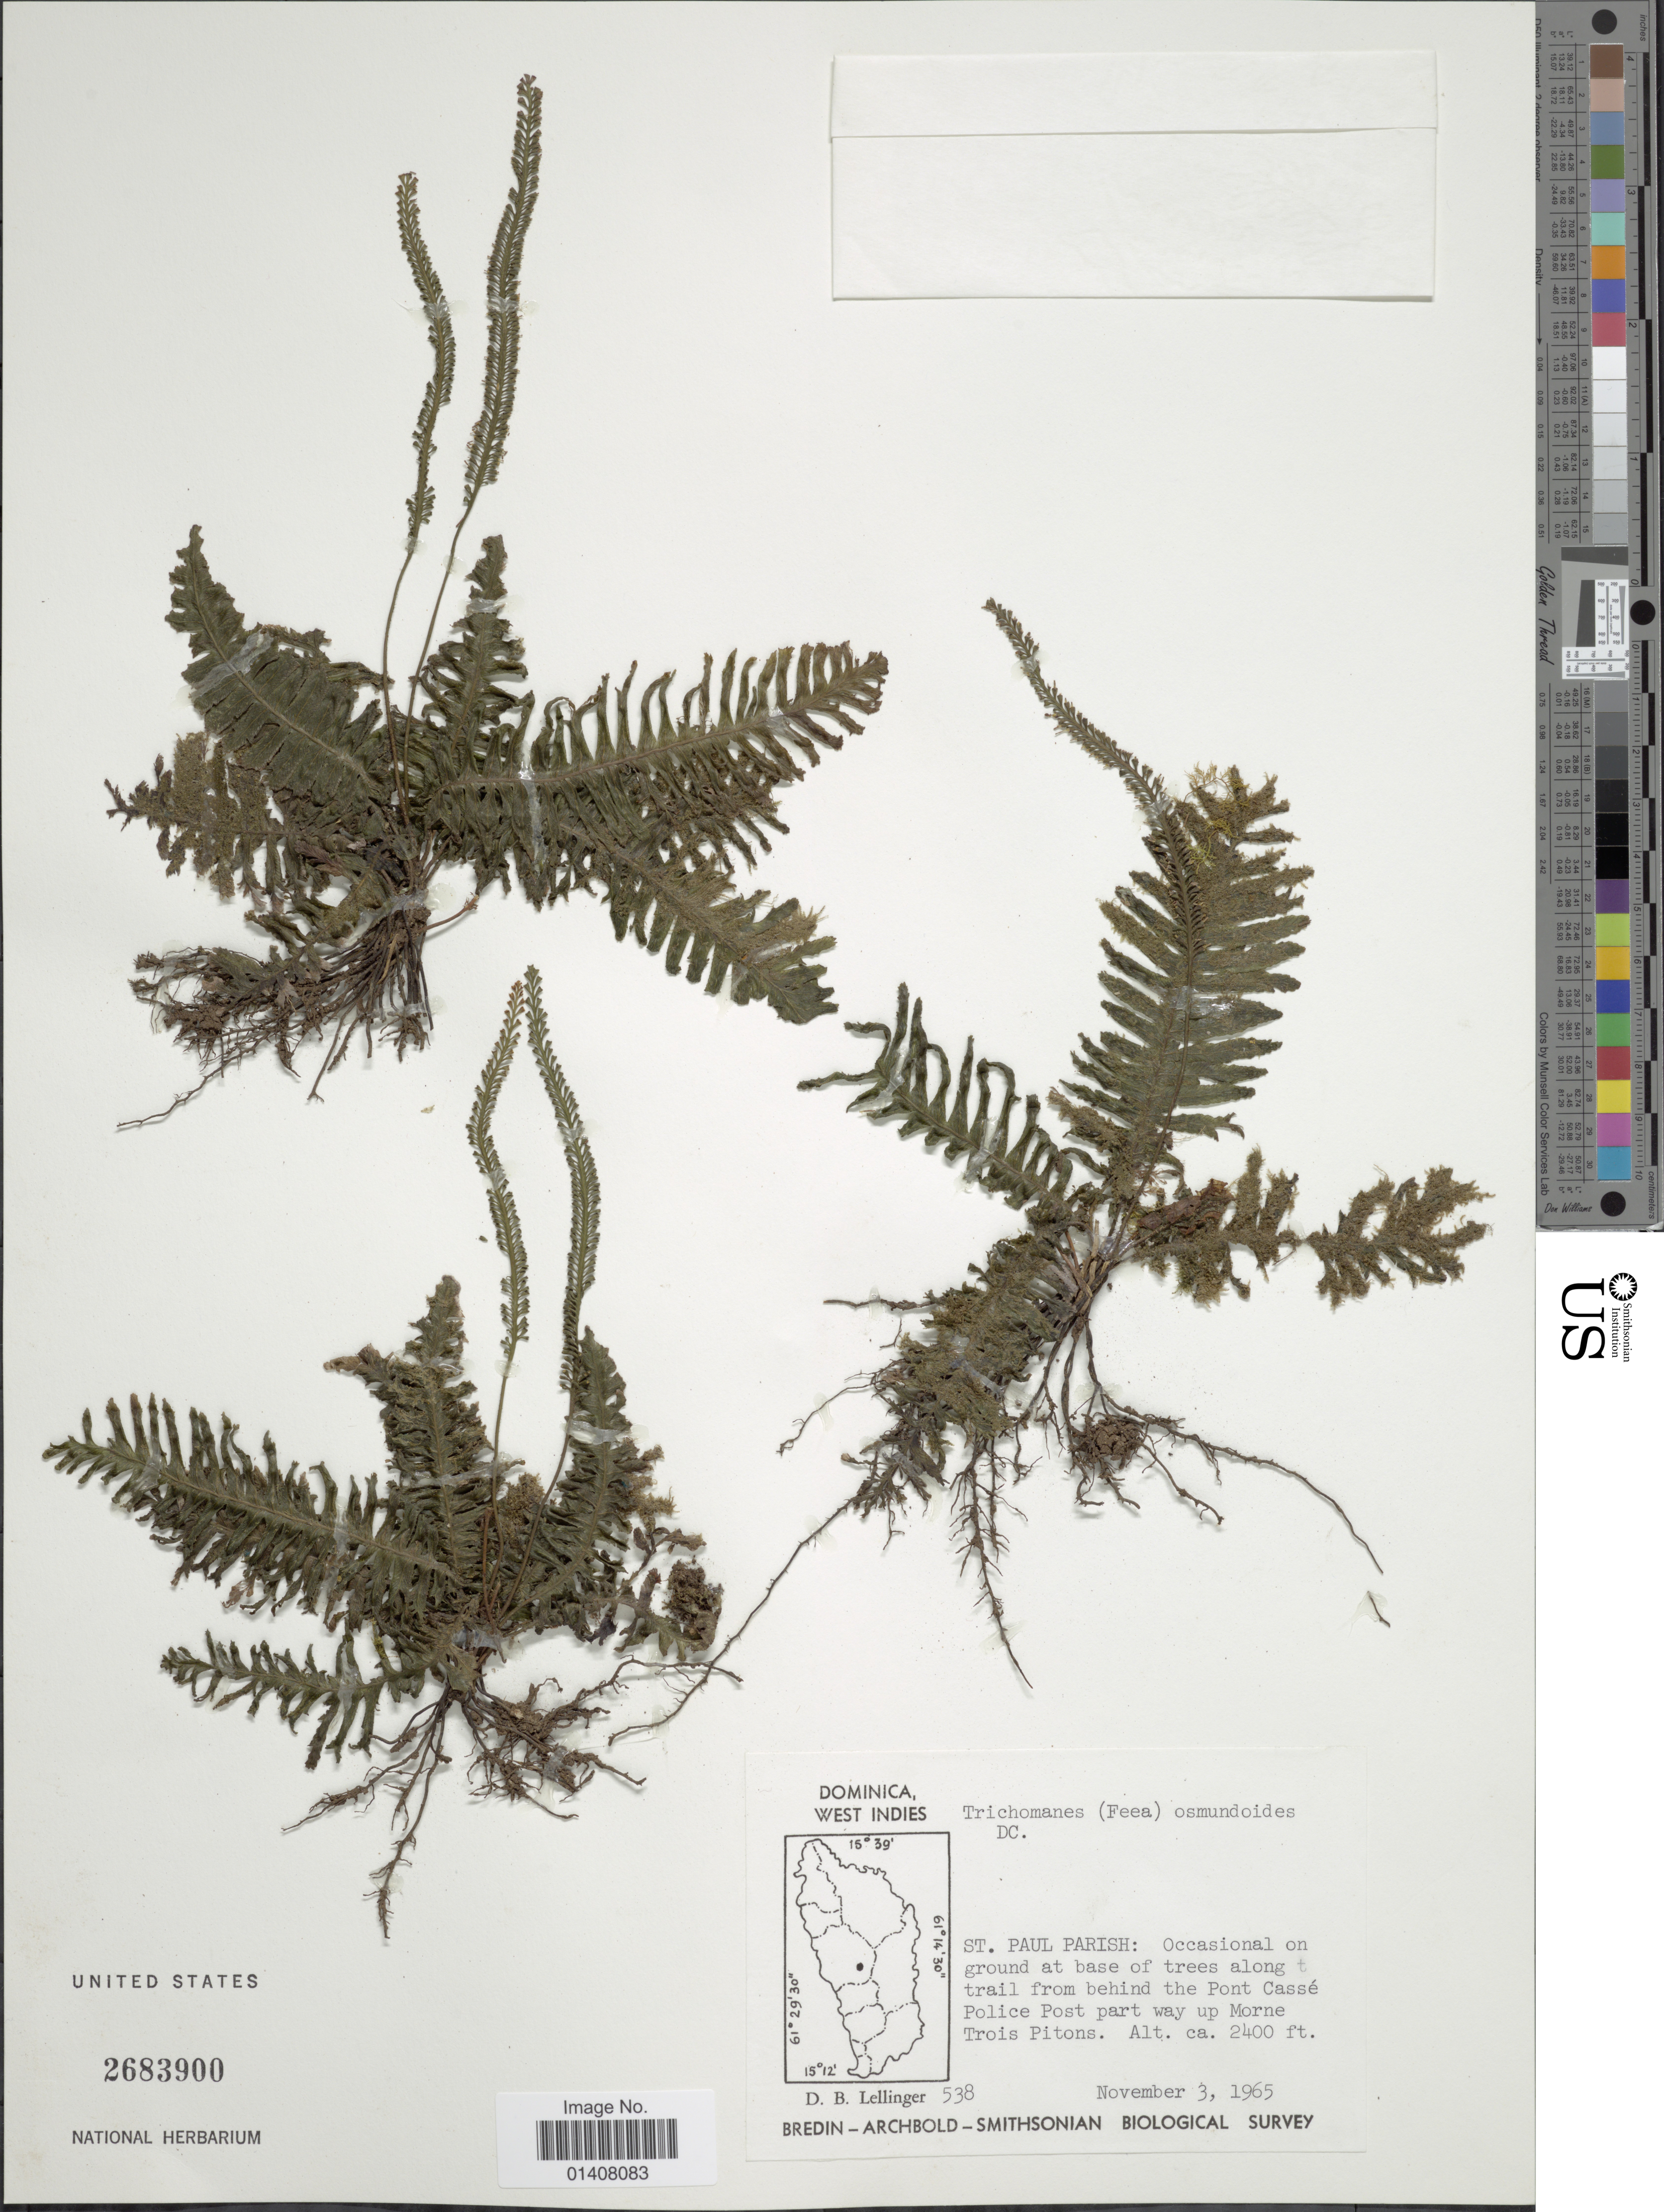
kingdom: Plantae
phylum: Tracheophyta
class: Polypodiopsida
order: Hymenophyllales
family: Hymenophyllaceae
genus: Trichomanes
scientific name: Trichomanes osmundoides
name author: DC. ex Poir.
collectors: D. B. Lellinger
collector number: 538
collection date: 1965-11-03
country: Dominica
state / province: St. Paul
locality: Dominica, West Indies, St. Paul Parish: occasional on ground at base of trees along the trail from behind the Pont Cassé Police Post part way ip Morne Trois Pitons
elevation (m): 732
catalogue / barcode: US 2683900